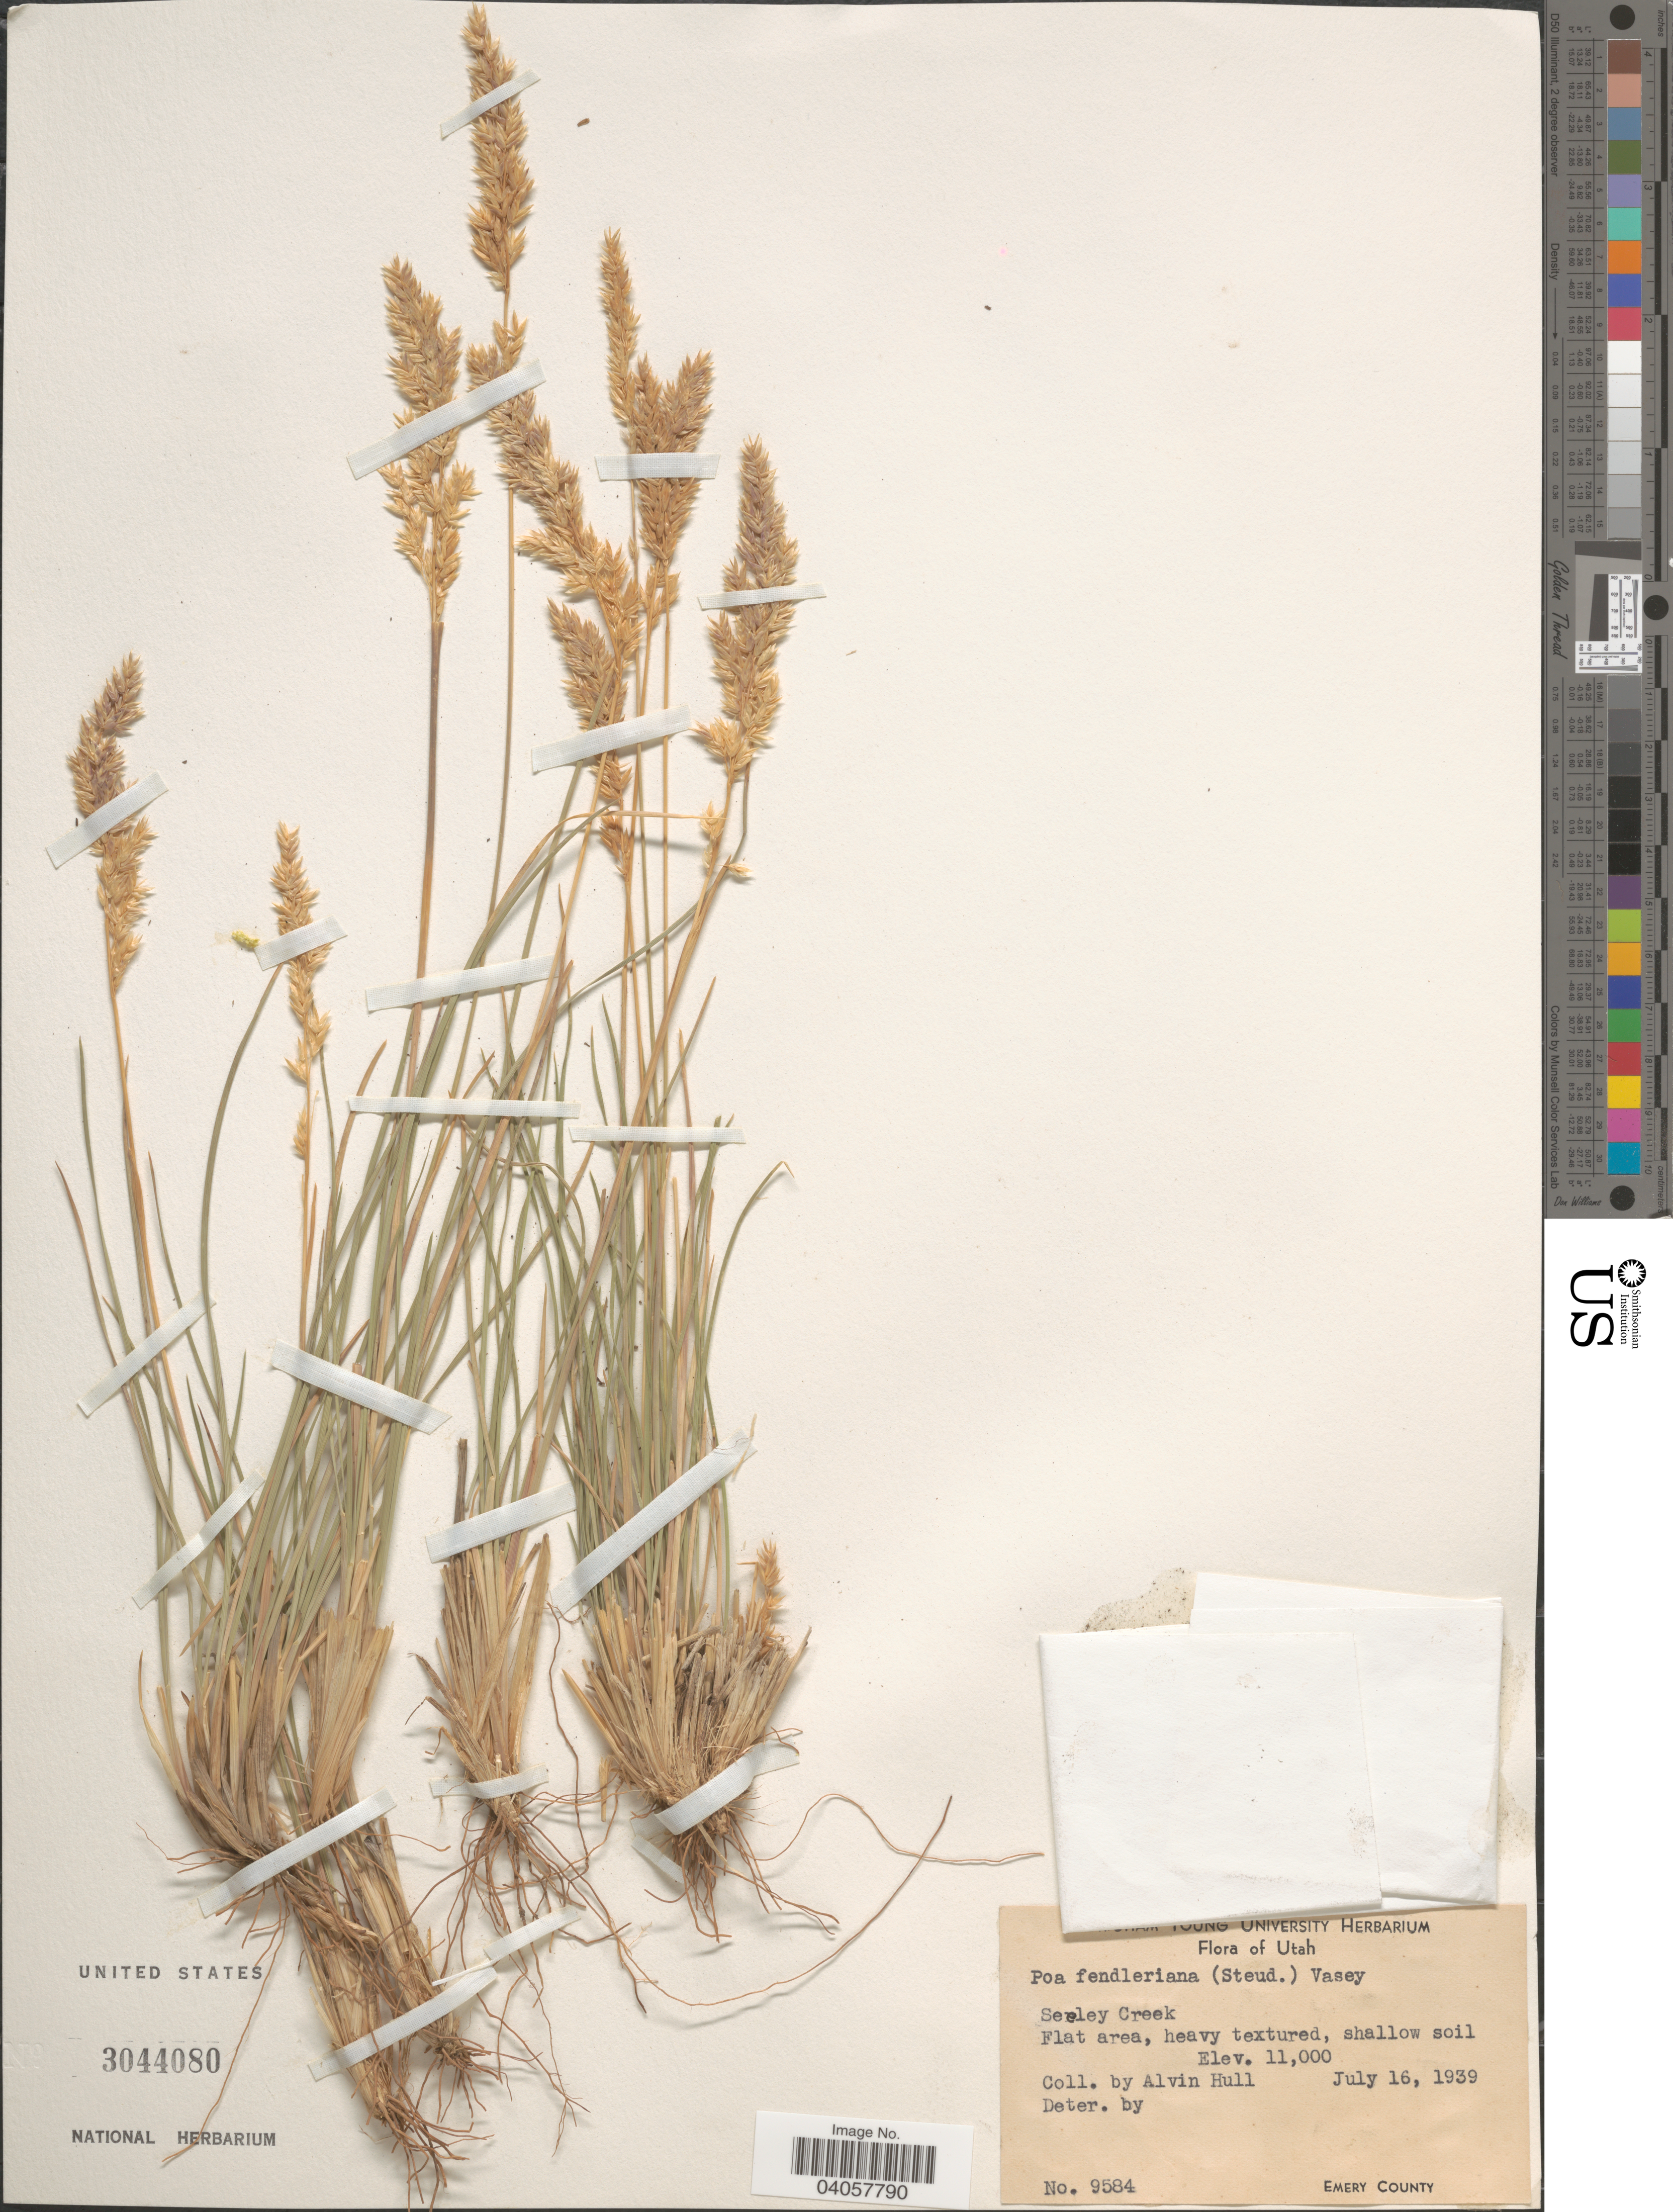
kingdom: Plantae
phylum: Tracheophyta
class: Liliopsida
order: Poales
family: Poaceae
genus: Poa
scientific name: Poa fendleriana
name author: (Steud.) Vasey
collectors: A. Hull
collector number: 9584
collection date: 1939-07-16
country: United States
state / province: Utah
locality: Seeley Creek. Emery County.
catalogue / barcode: US 3044080